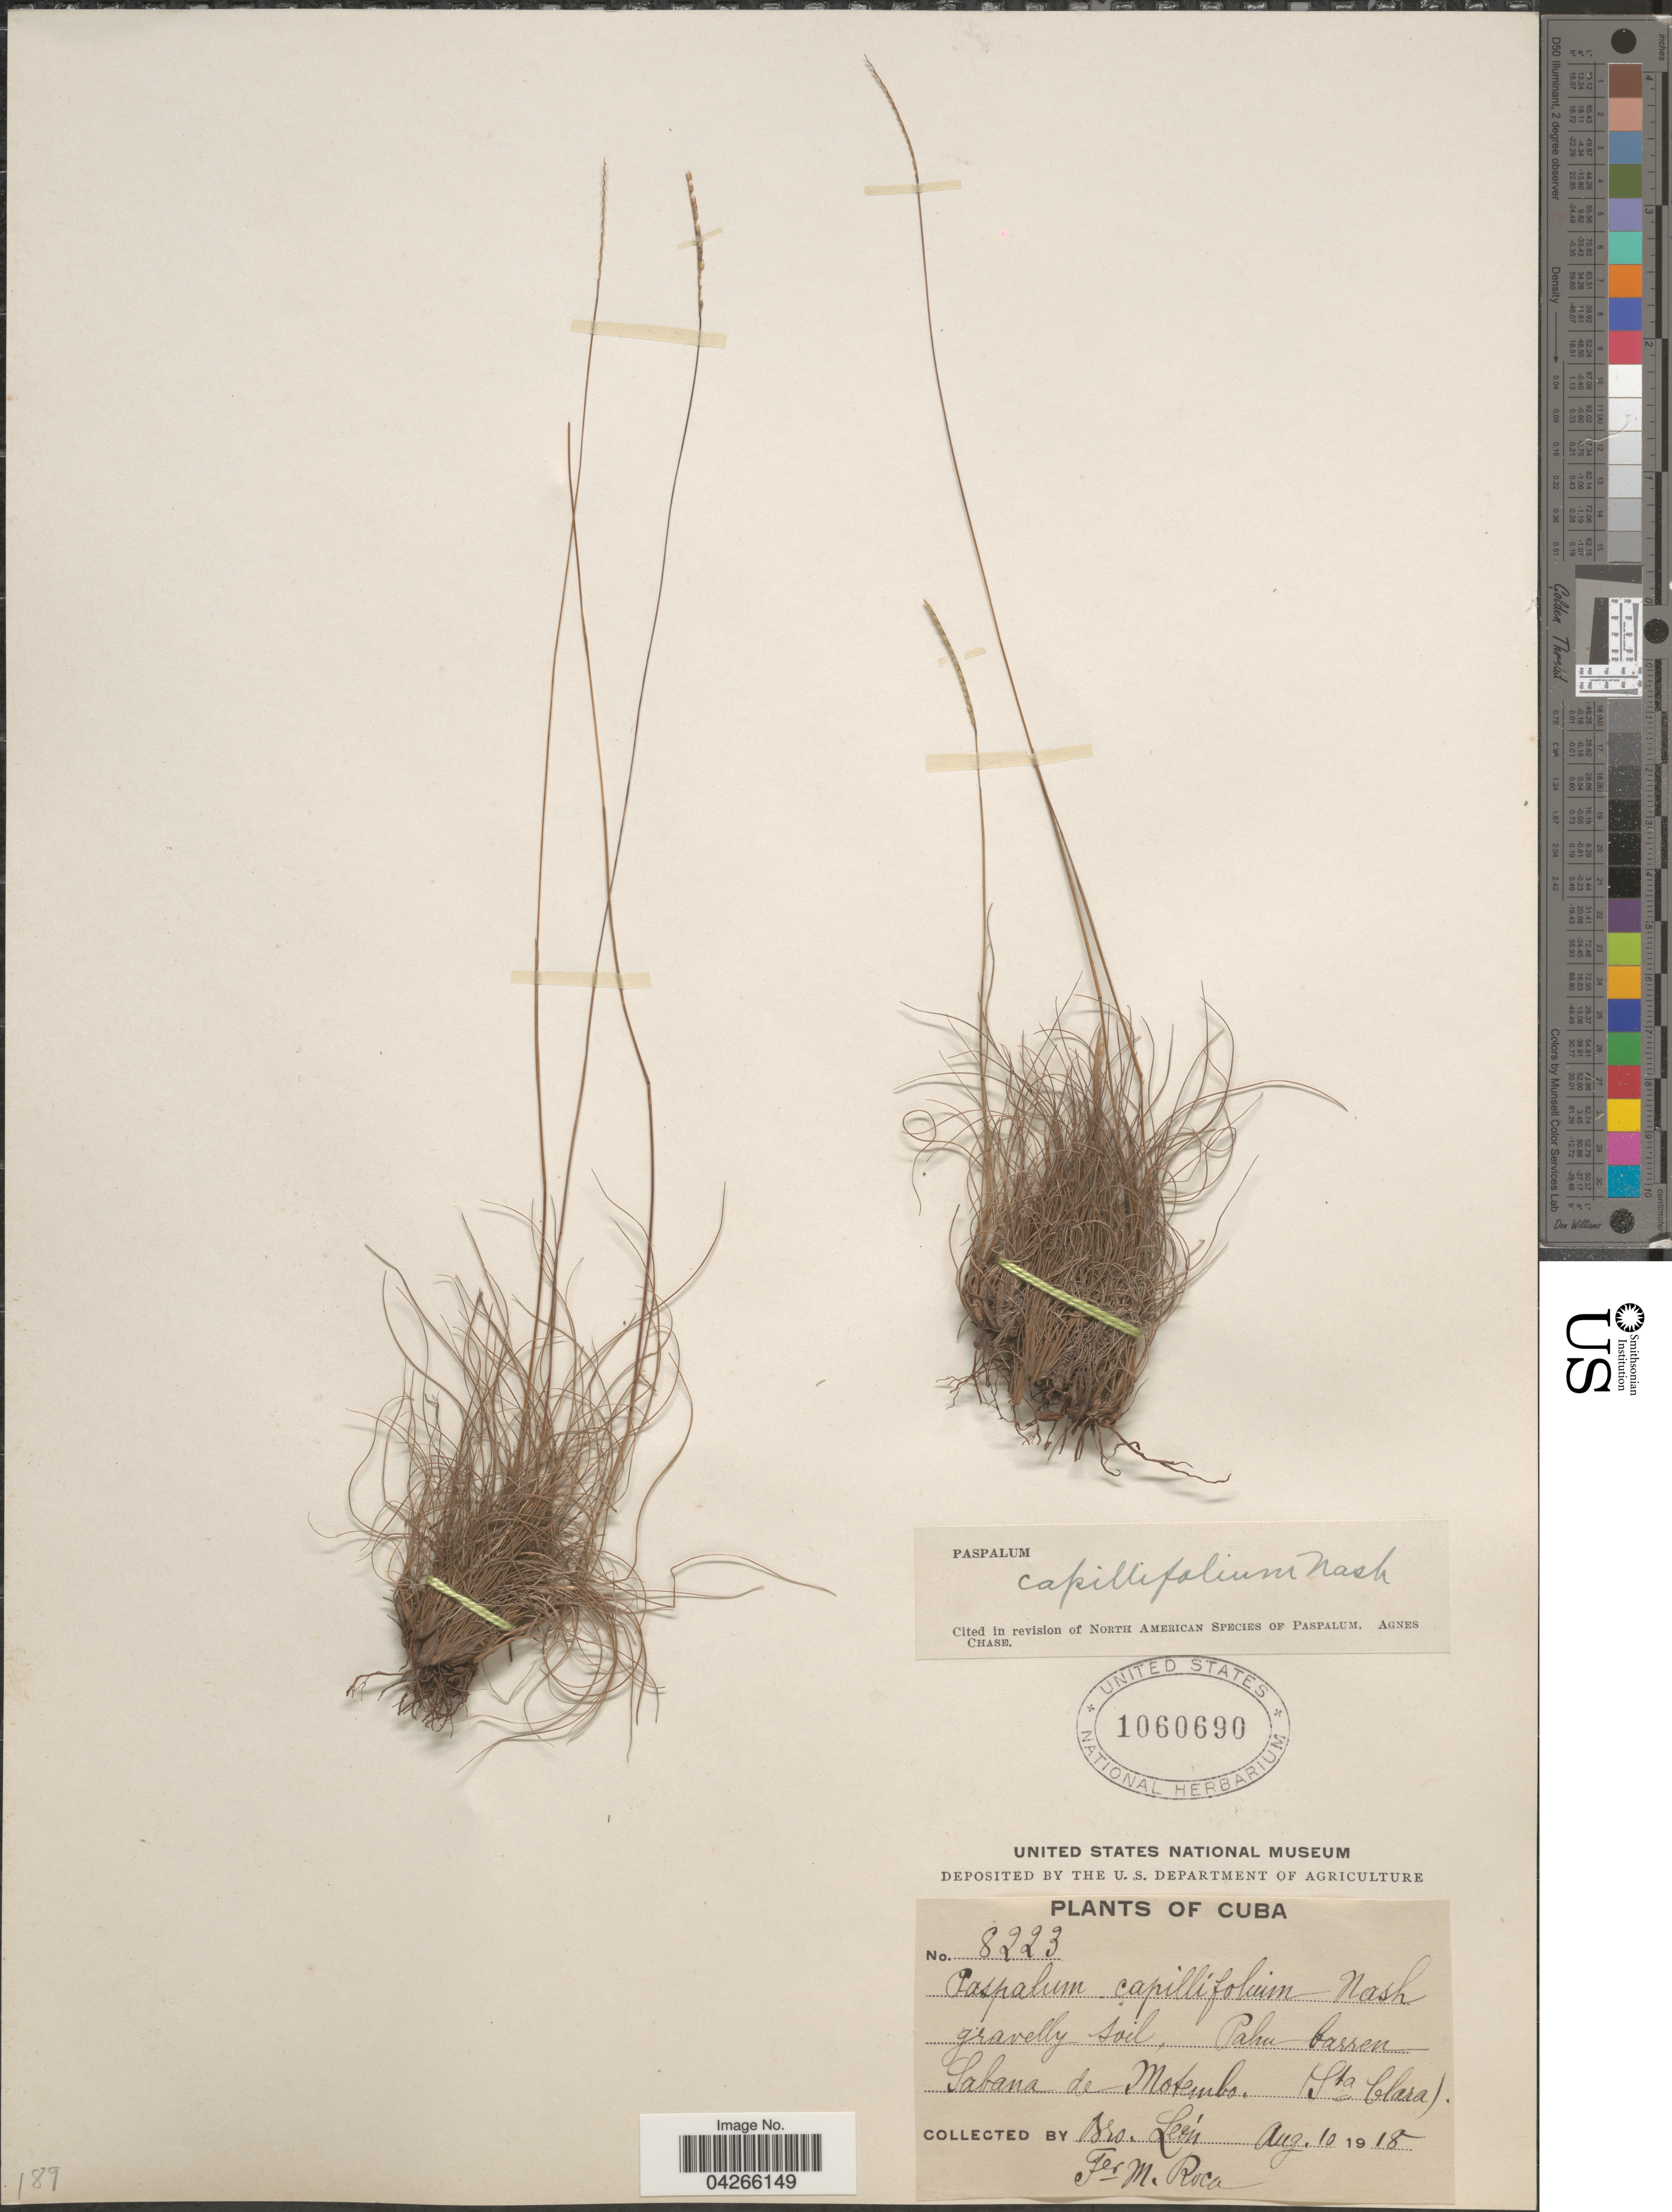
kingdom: Plantae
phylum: Tracheophyta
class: Liliopsida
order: Poales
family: Poaceae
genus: Paspalum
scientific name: Paspalum capillifolium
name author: Nash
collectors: Bro. León & F. Roca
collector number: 8223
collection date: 1918-08-10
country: Cuba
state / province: Las Villas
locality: Pahu barren Sabana de Motembo. (Sta Clara).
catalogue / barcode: US 1060690